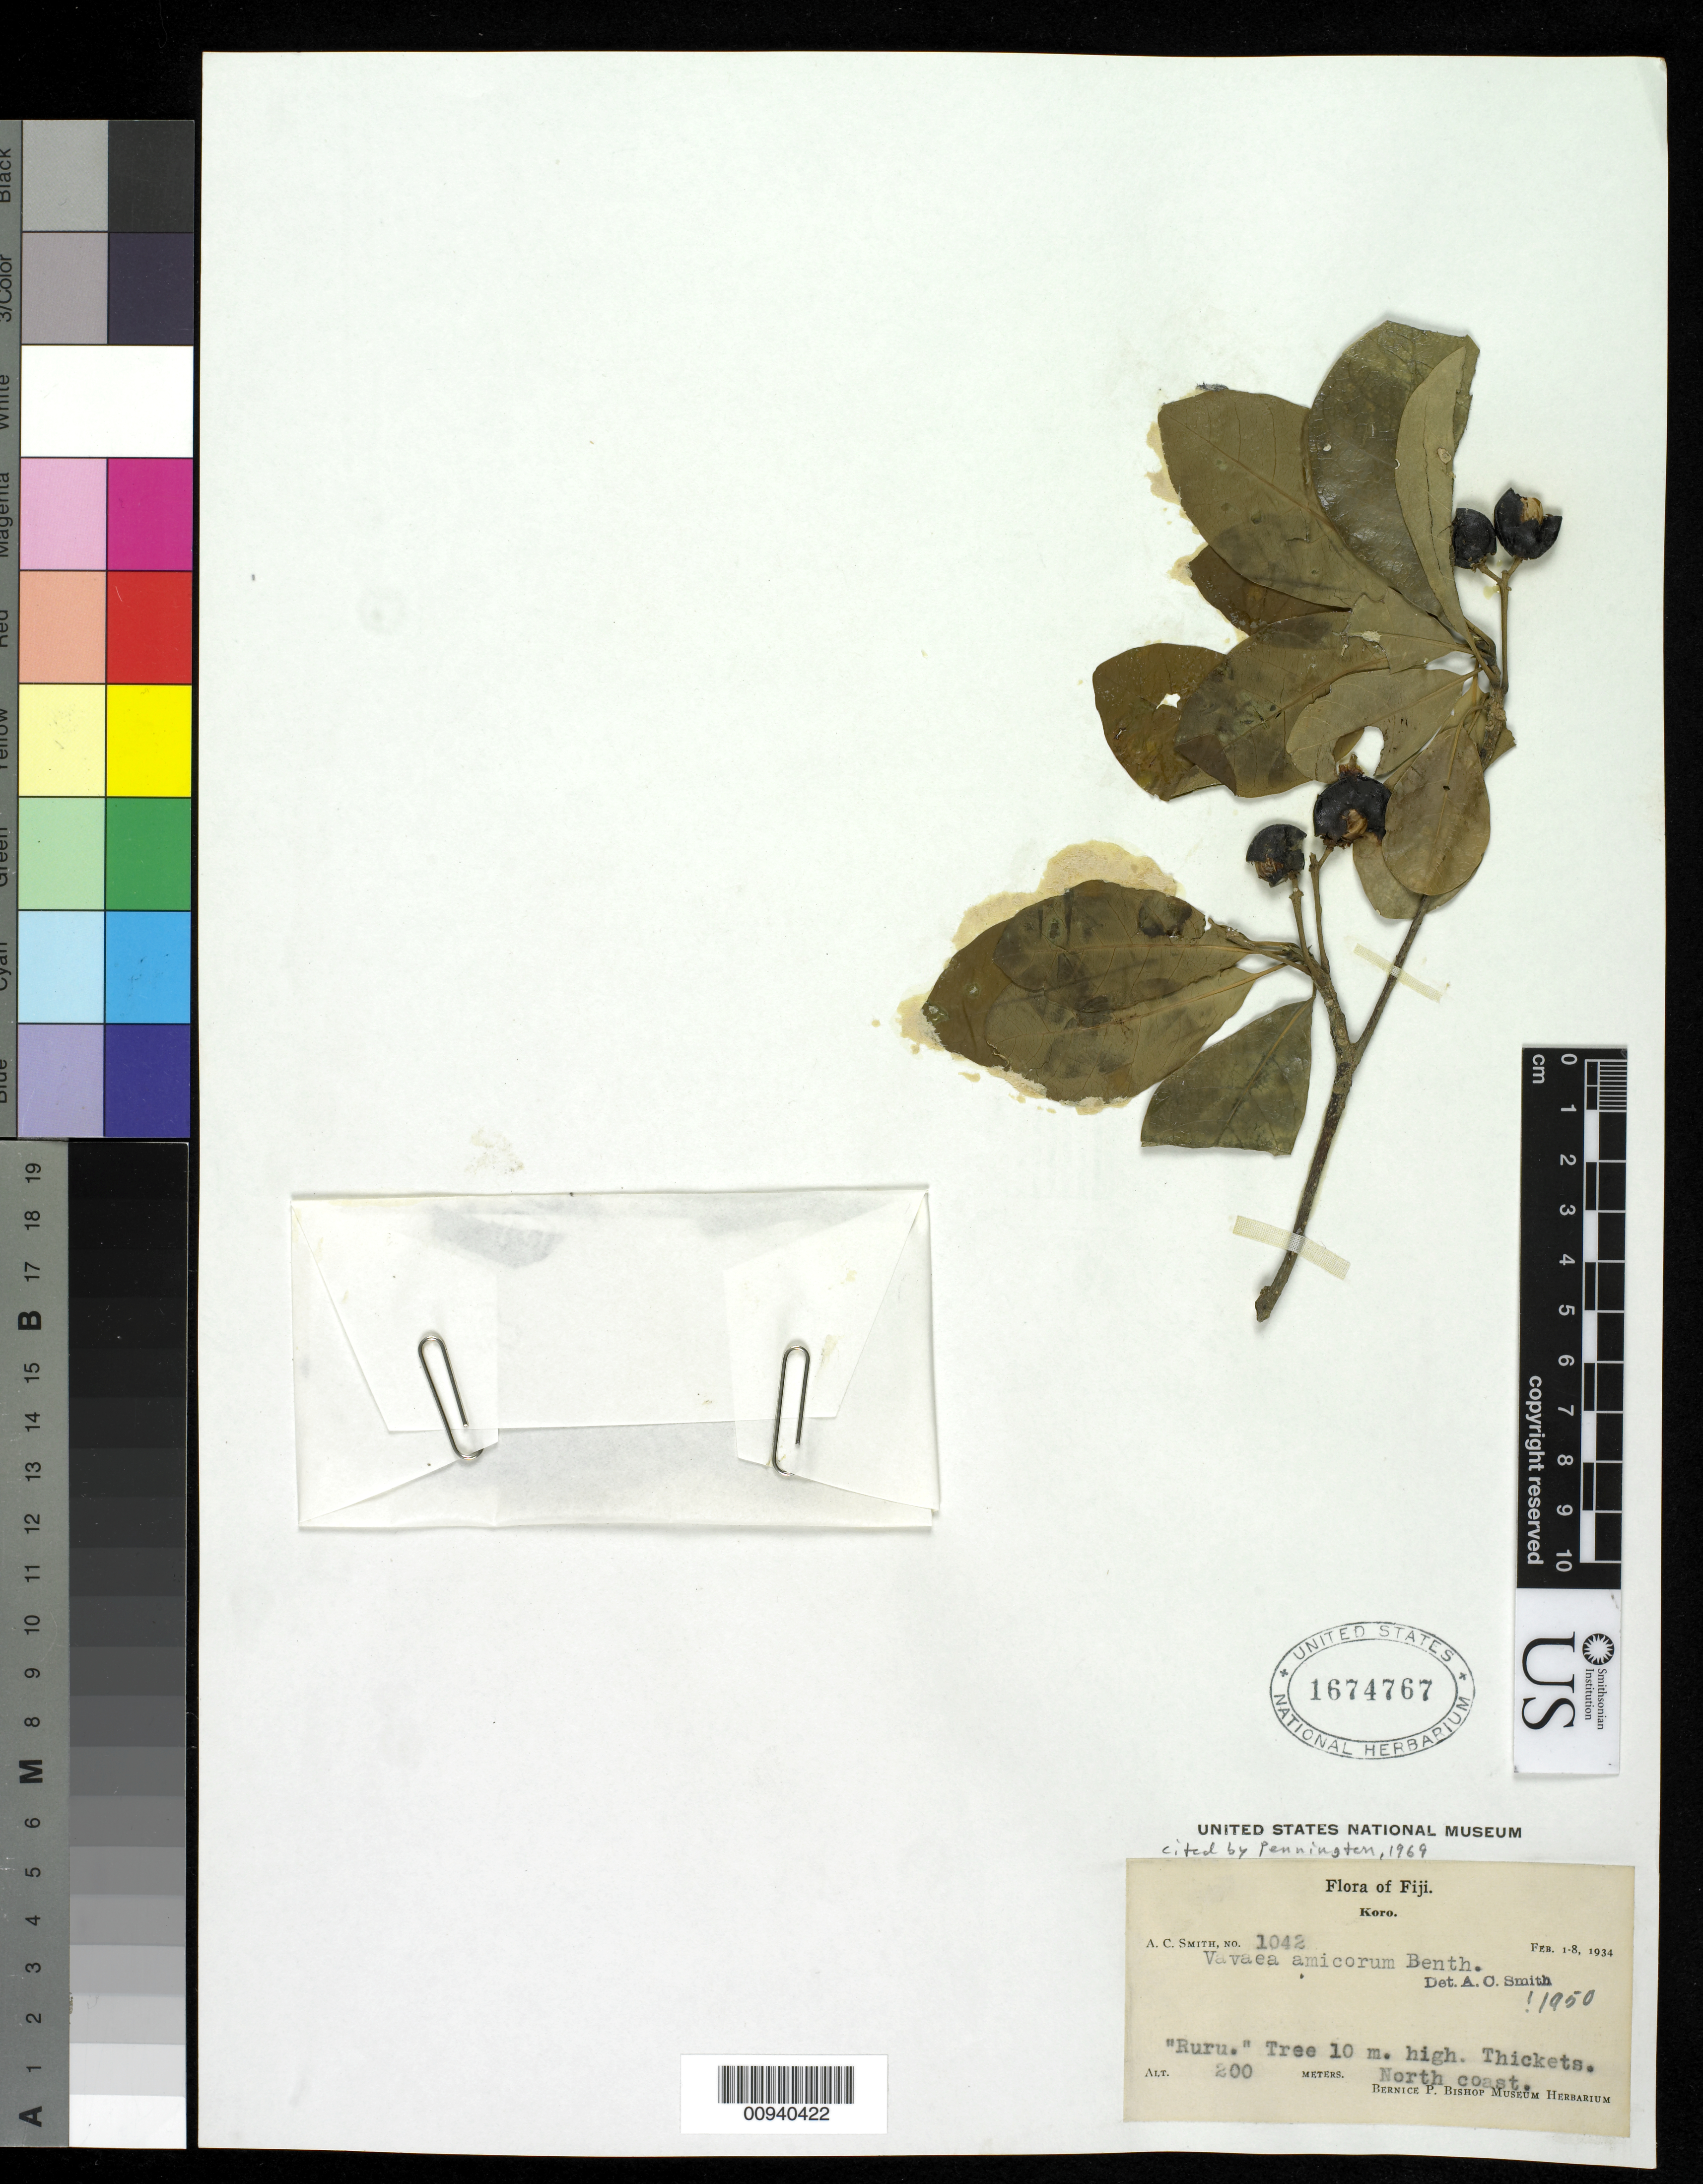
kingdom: Plantae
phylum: Tracheophyta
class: Magnoliopsida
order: Sapindales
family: Meliaceae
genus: Vavaea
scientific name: Vavaea amicorum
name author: Benth.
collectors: C. A. Smith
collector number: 1042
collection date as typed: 01 Feb 1934 to 08 Feb 1934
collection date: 1934-02-01/1934-02-08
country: Fiji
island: Koro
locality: North coast.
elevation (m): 200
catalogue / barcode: US 1674767